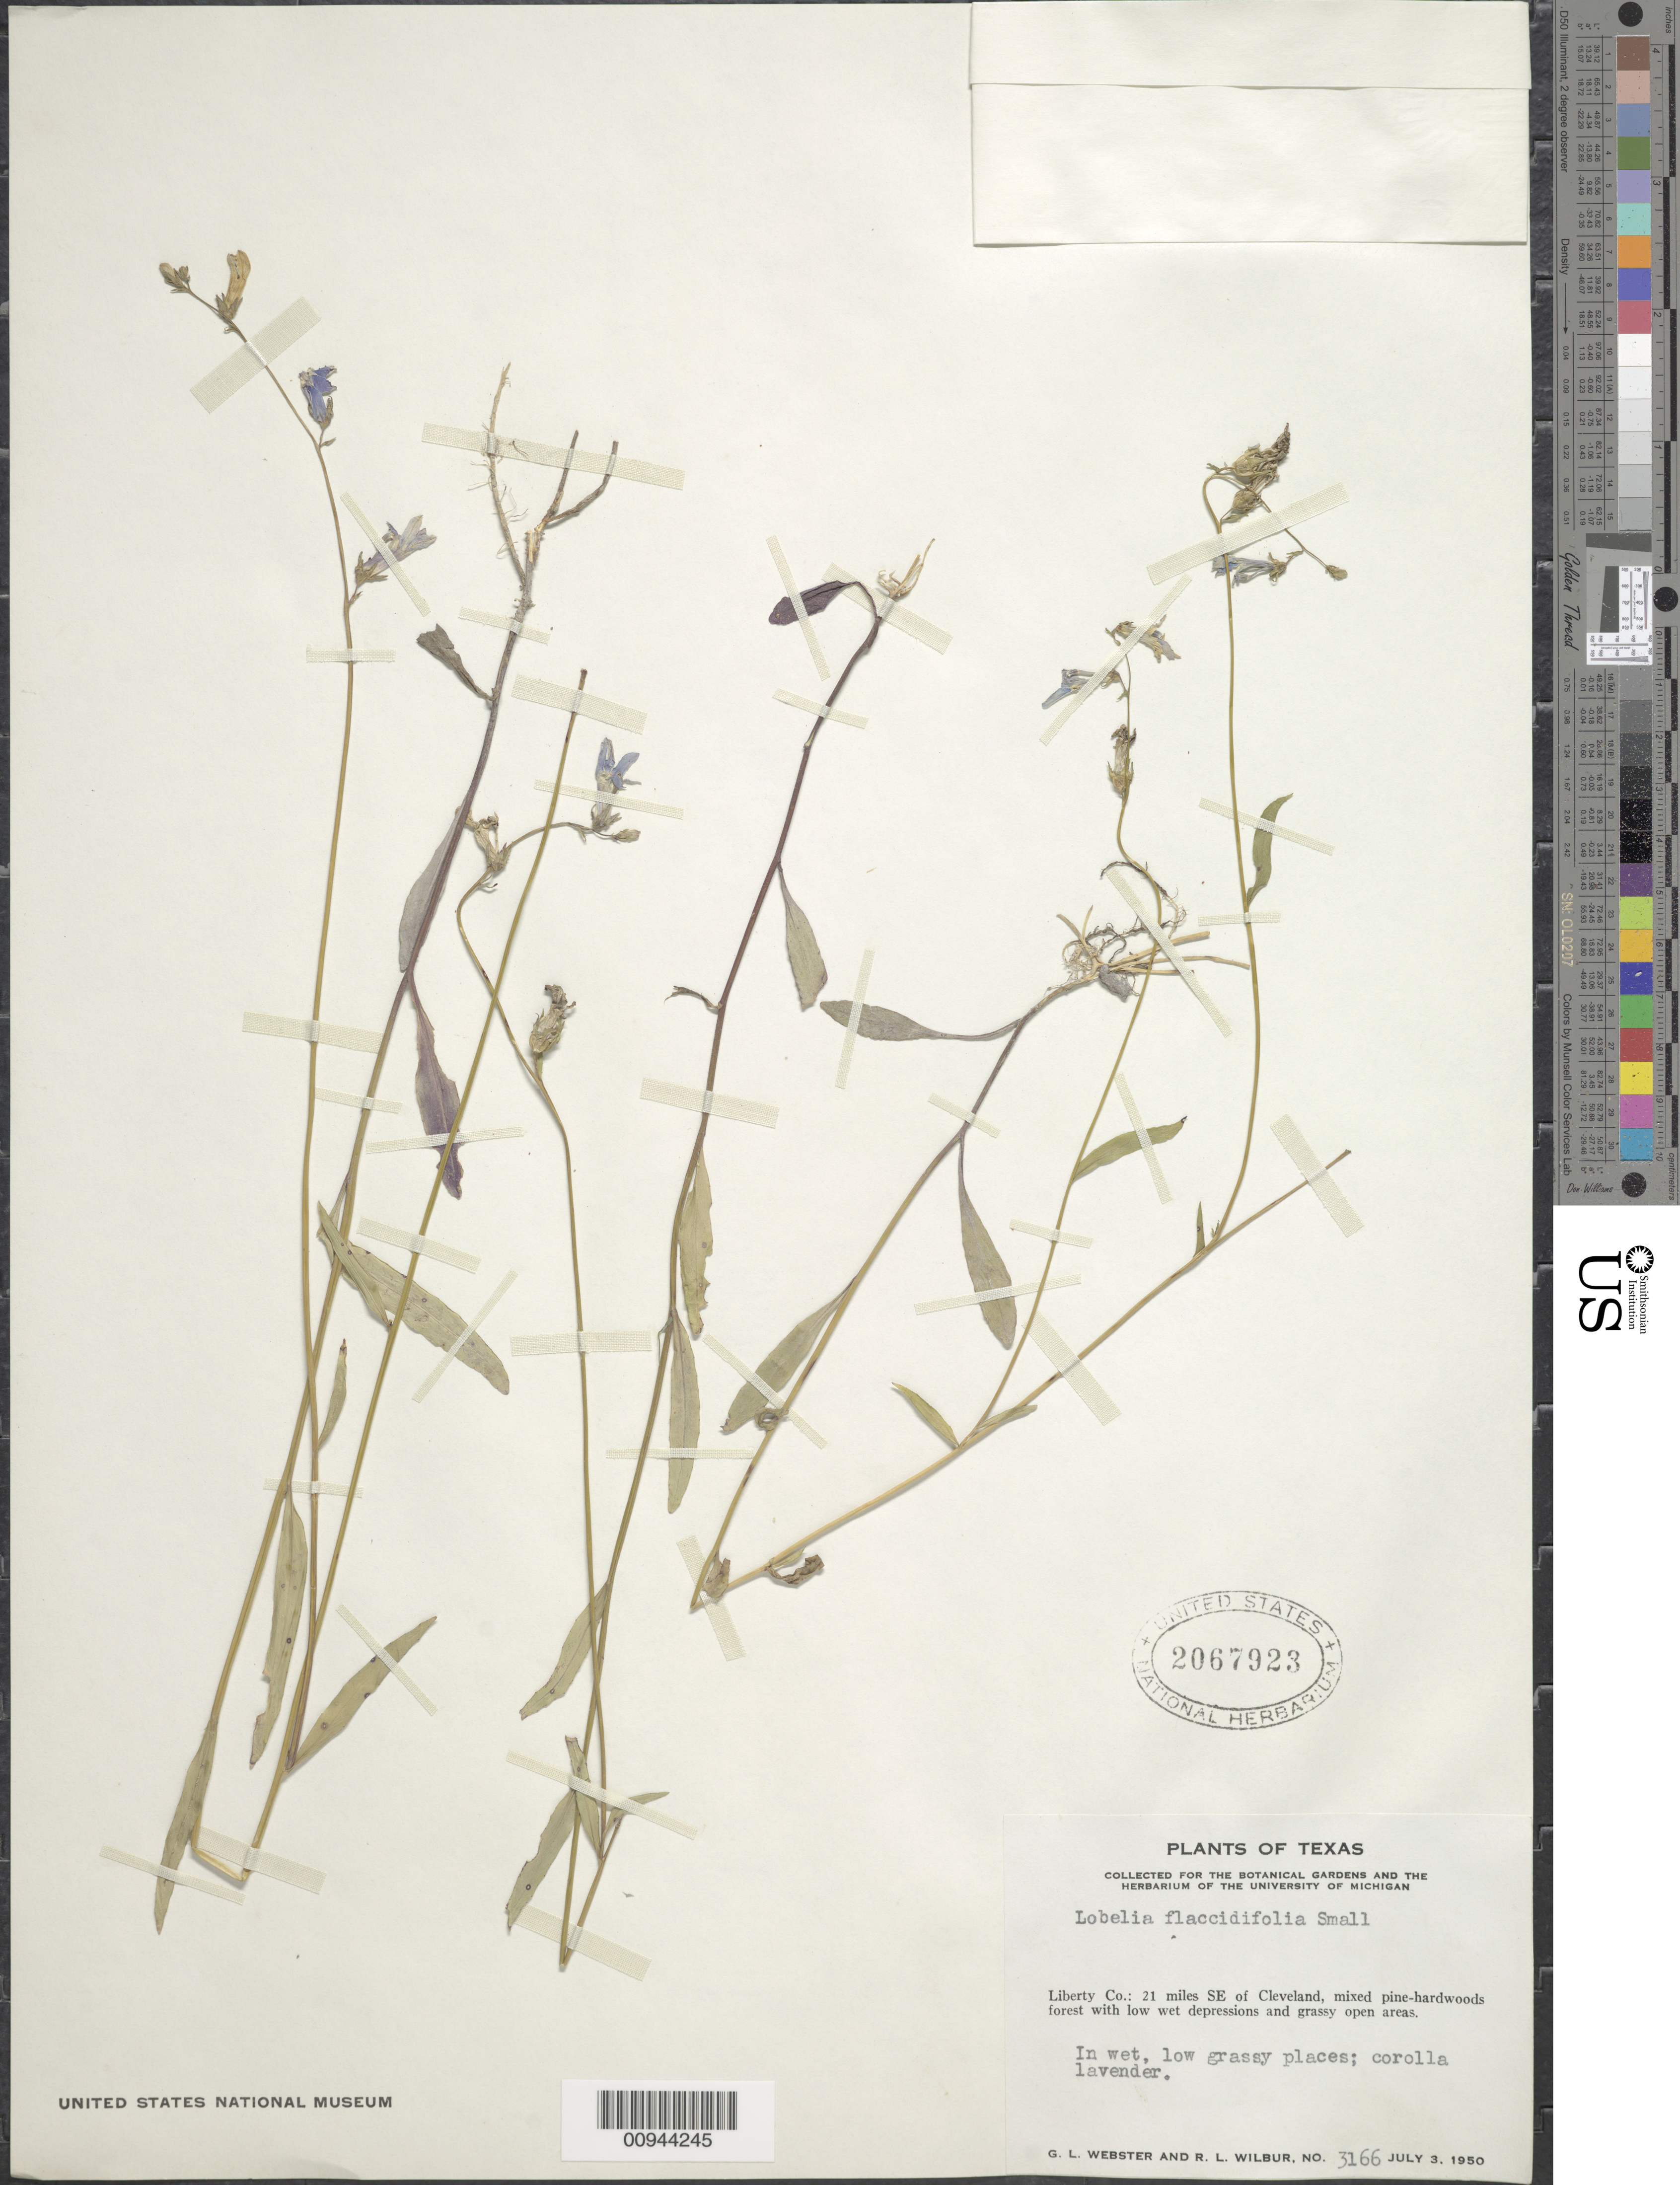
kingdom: Plantae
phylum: Tracheophyta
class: Magnoliopsida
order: Asterales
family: Campanulaceae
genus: Lobelia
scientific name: Lobelia flaccidifolia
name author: Small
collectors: G. L. Webster & R. L. Wilbur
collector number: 3166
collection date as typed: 03 Jul 1950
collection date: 1950-07-03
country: United States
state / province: Texas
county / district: Liberty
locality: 21 miles SE of Cleveland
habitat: in wet, low grassy places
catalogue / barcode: US 2067923